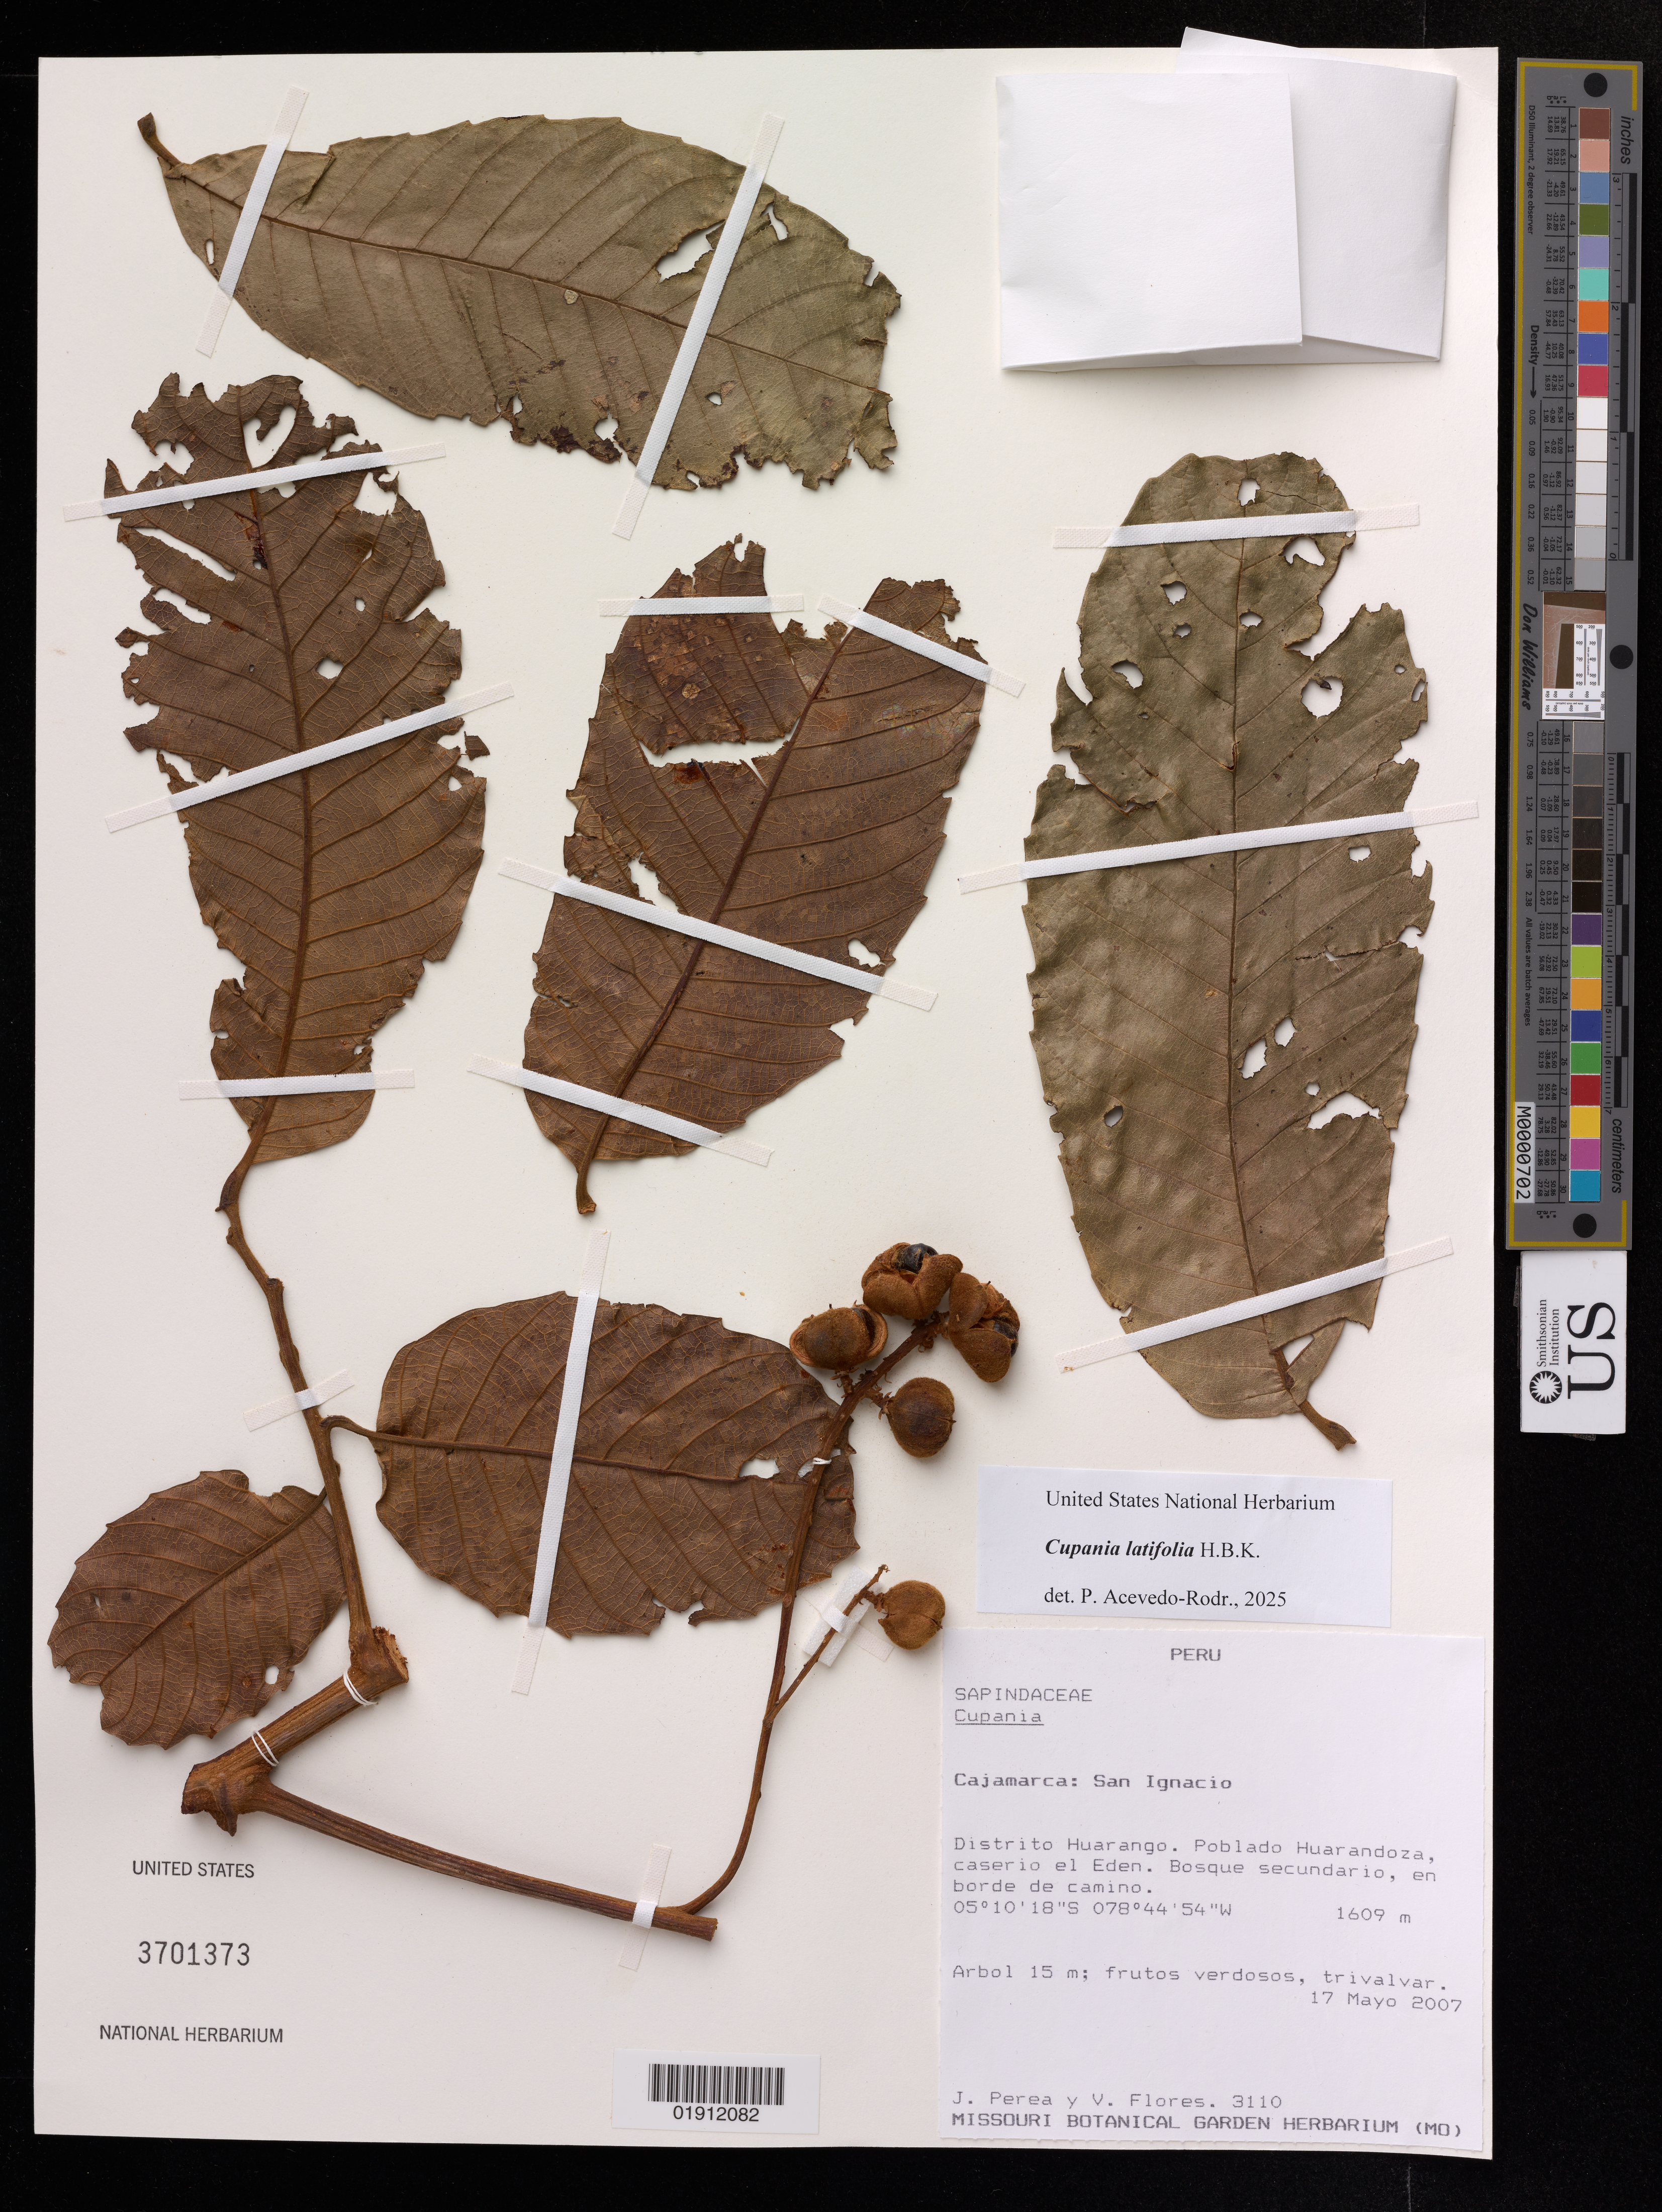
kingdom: Plantae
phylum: Tracheophyta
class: Magnoliopsida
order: Sapindales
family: Sapindaceae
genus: Cupania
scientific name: Cupania latifolia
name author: Kunth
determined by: Acevedo-Rodriguez, P., (US), Smithsonian Institution - National Museum of Natural History (UNITED STATES)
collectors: J. Perea & V. Flores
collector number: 3110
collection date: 2007-05-17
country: Peru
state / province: Cajamarca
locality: San Ignacio. Distrito Huarango. Poblado Huarandoza, caserio el Eden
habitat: Bosque secundario, en borde de camino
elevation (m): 1609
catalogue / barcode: US 3701373